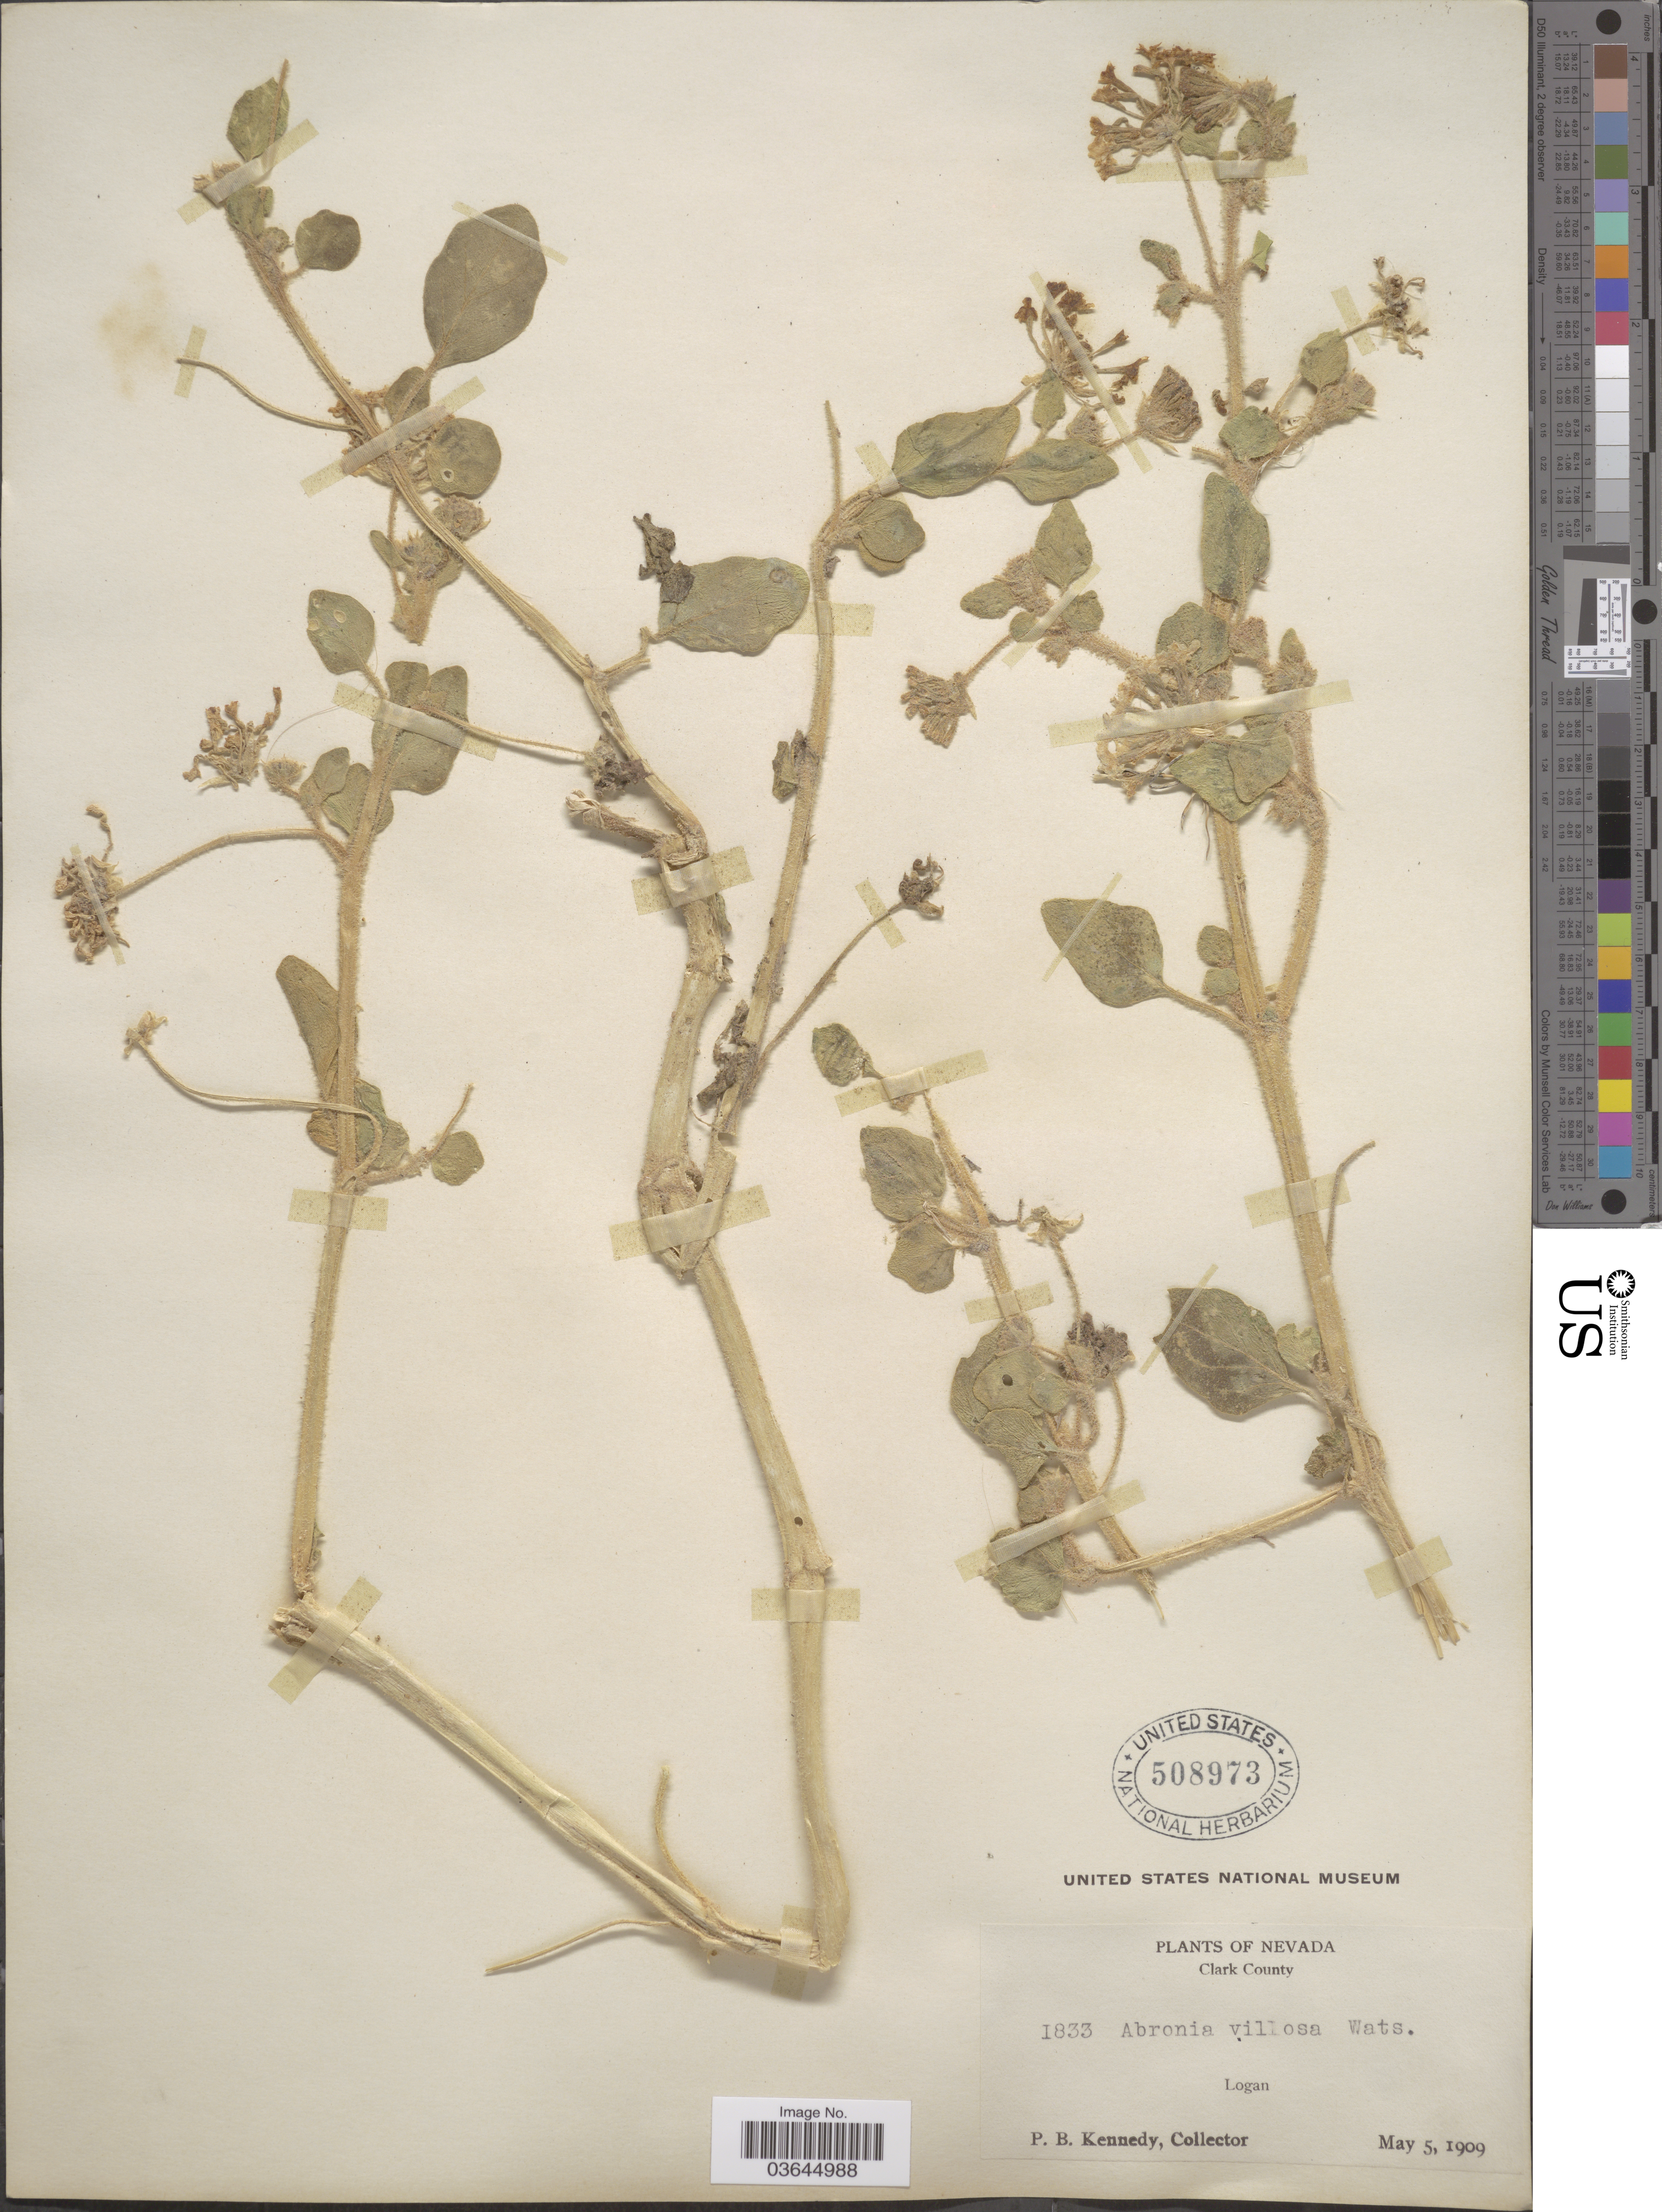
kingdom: Plantae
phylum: Tracheophyta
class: Magnoliopsida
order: Caryophyllales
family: Nyctaginaceae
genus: Abronia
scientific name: Abronia villosa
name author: S. Watson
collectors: P. B. Kennedy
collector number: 1833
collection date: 1909-05-05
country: United States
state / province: Nevada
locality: Clark County. Logan.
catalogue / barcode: US 508973